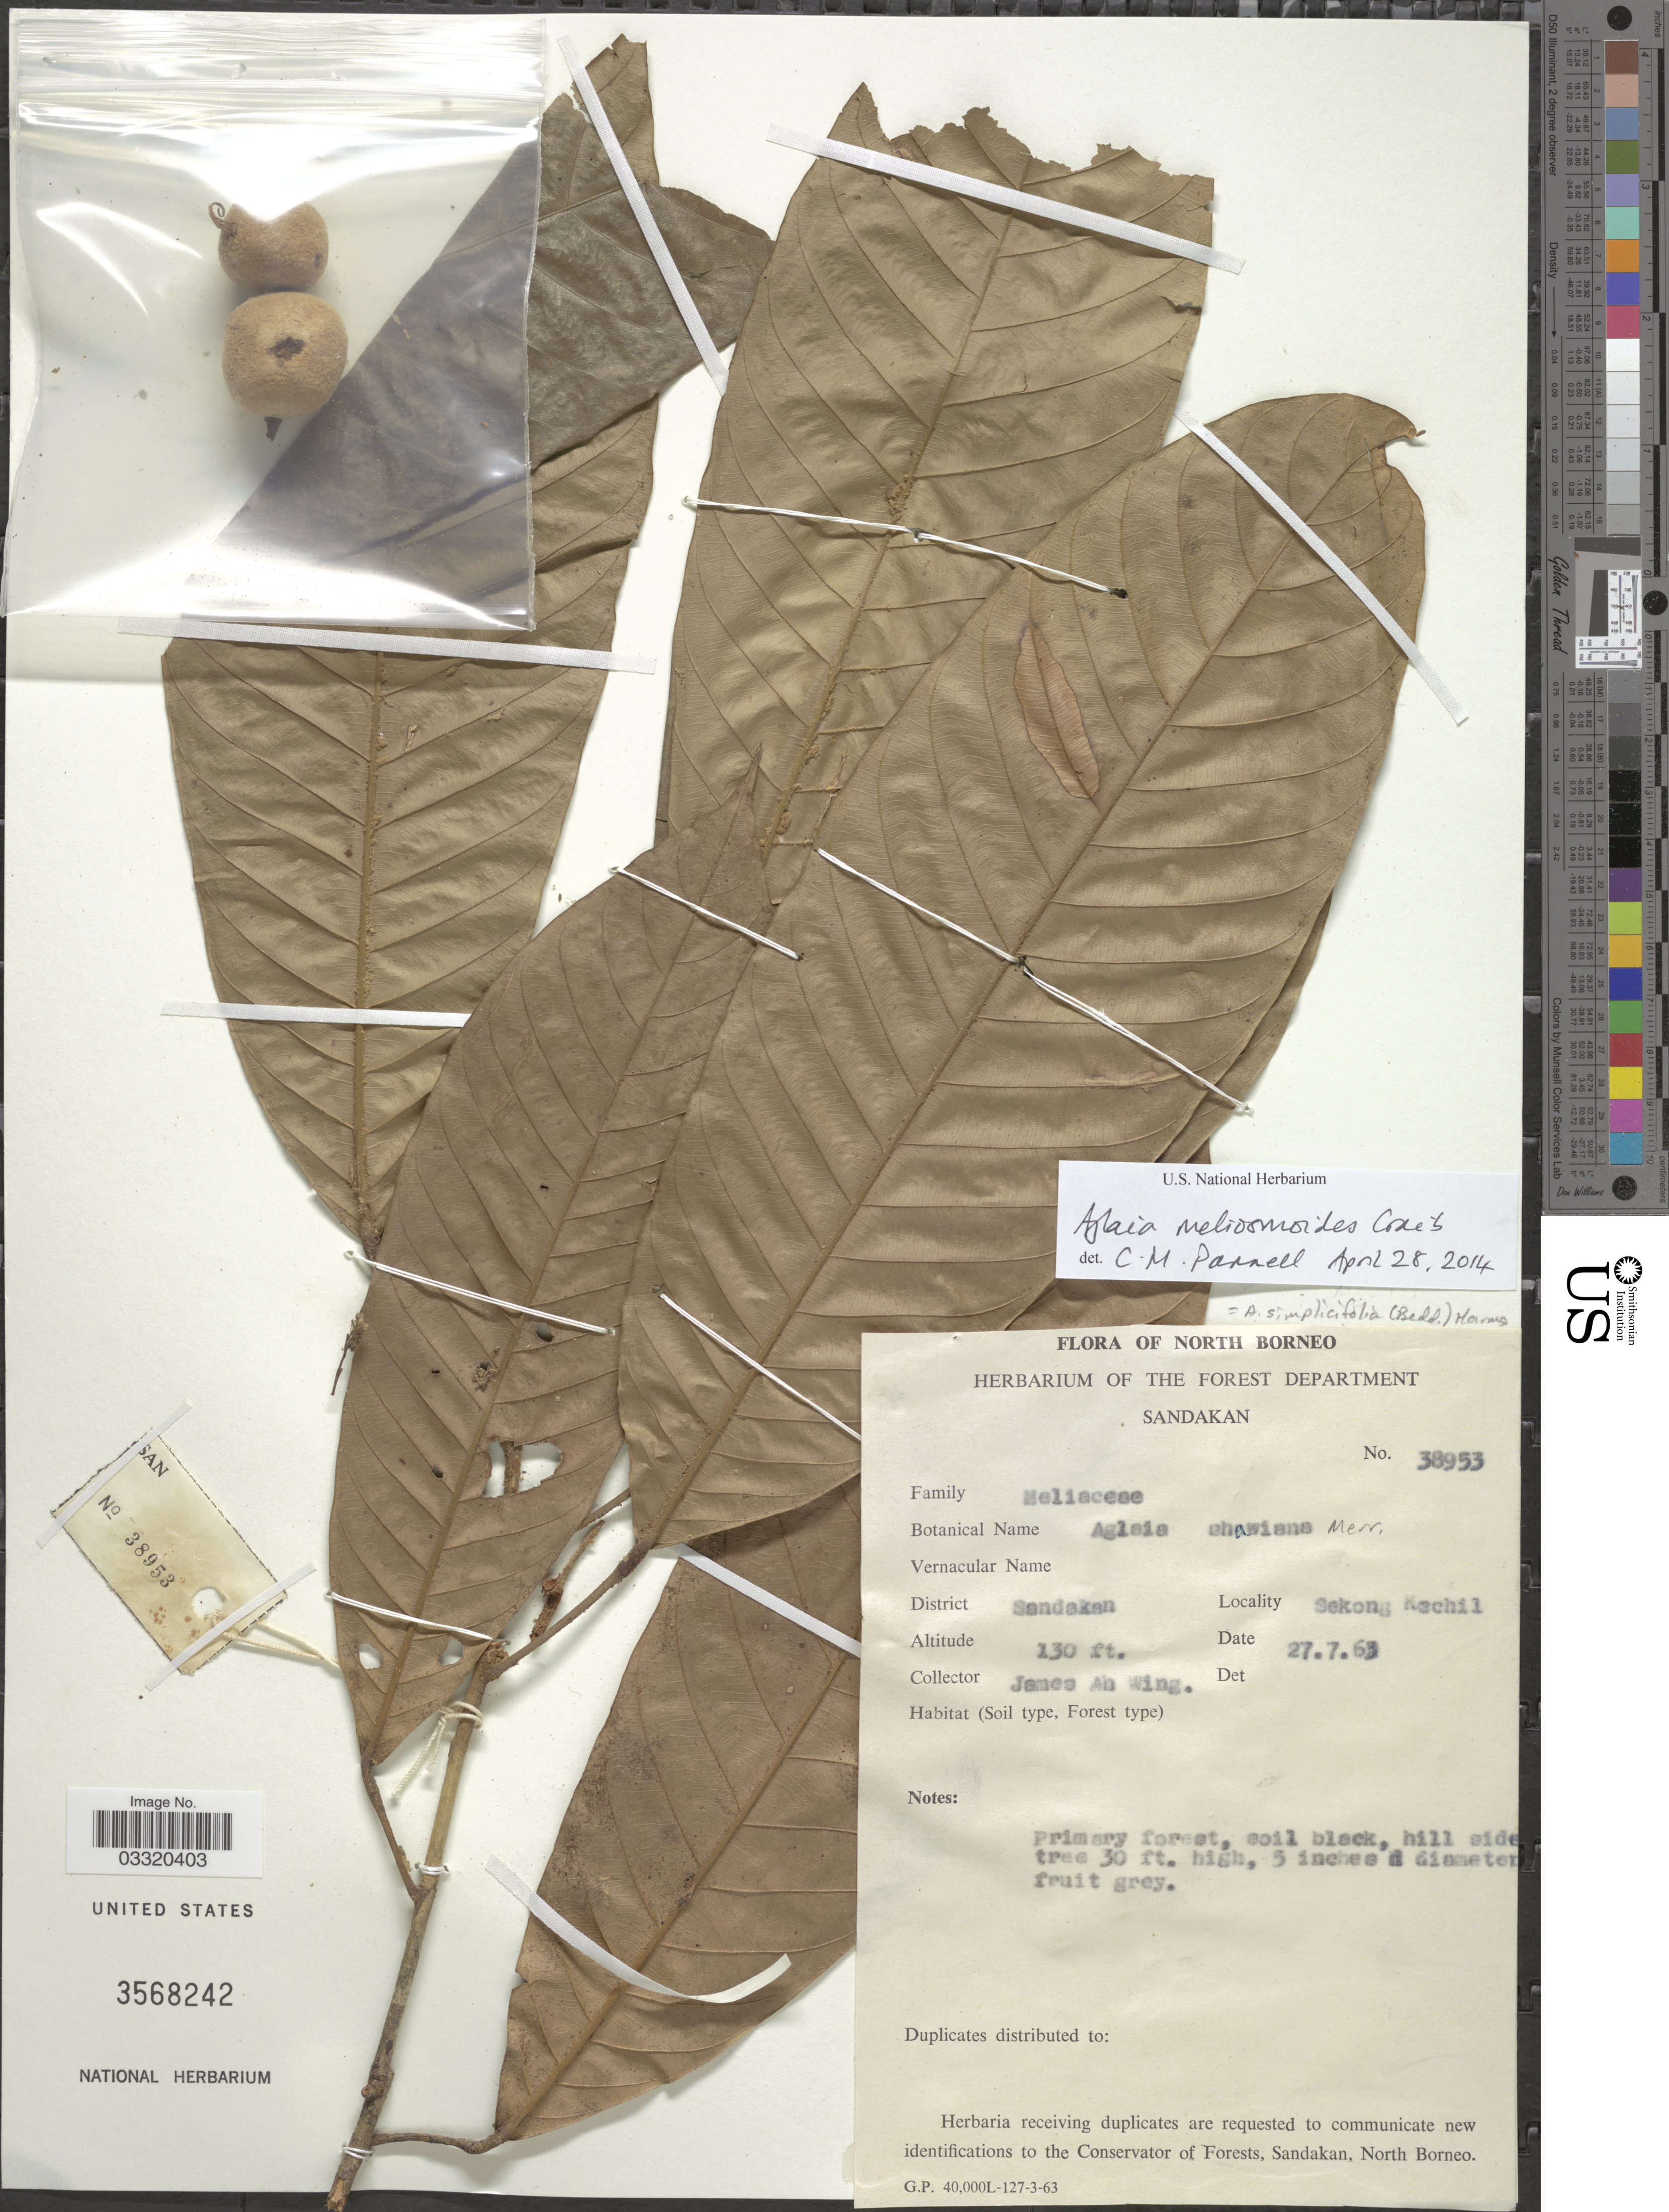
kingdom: Plantae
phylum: Tracheophyta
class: Magnoliopsida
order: Sapindales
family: Meliaceae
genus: Aglaia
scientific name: Aglaia meliosmoides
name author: Craib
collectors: J. Ahwing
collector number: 38953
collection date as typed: Transcribed d/m/y: 27/7/63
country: Malaysia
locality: North Borneo. District Sandakan. Sekong Kechil.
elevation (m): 40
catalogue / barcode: US 3568242